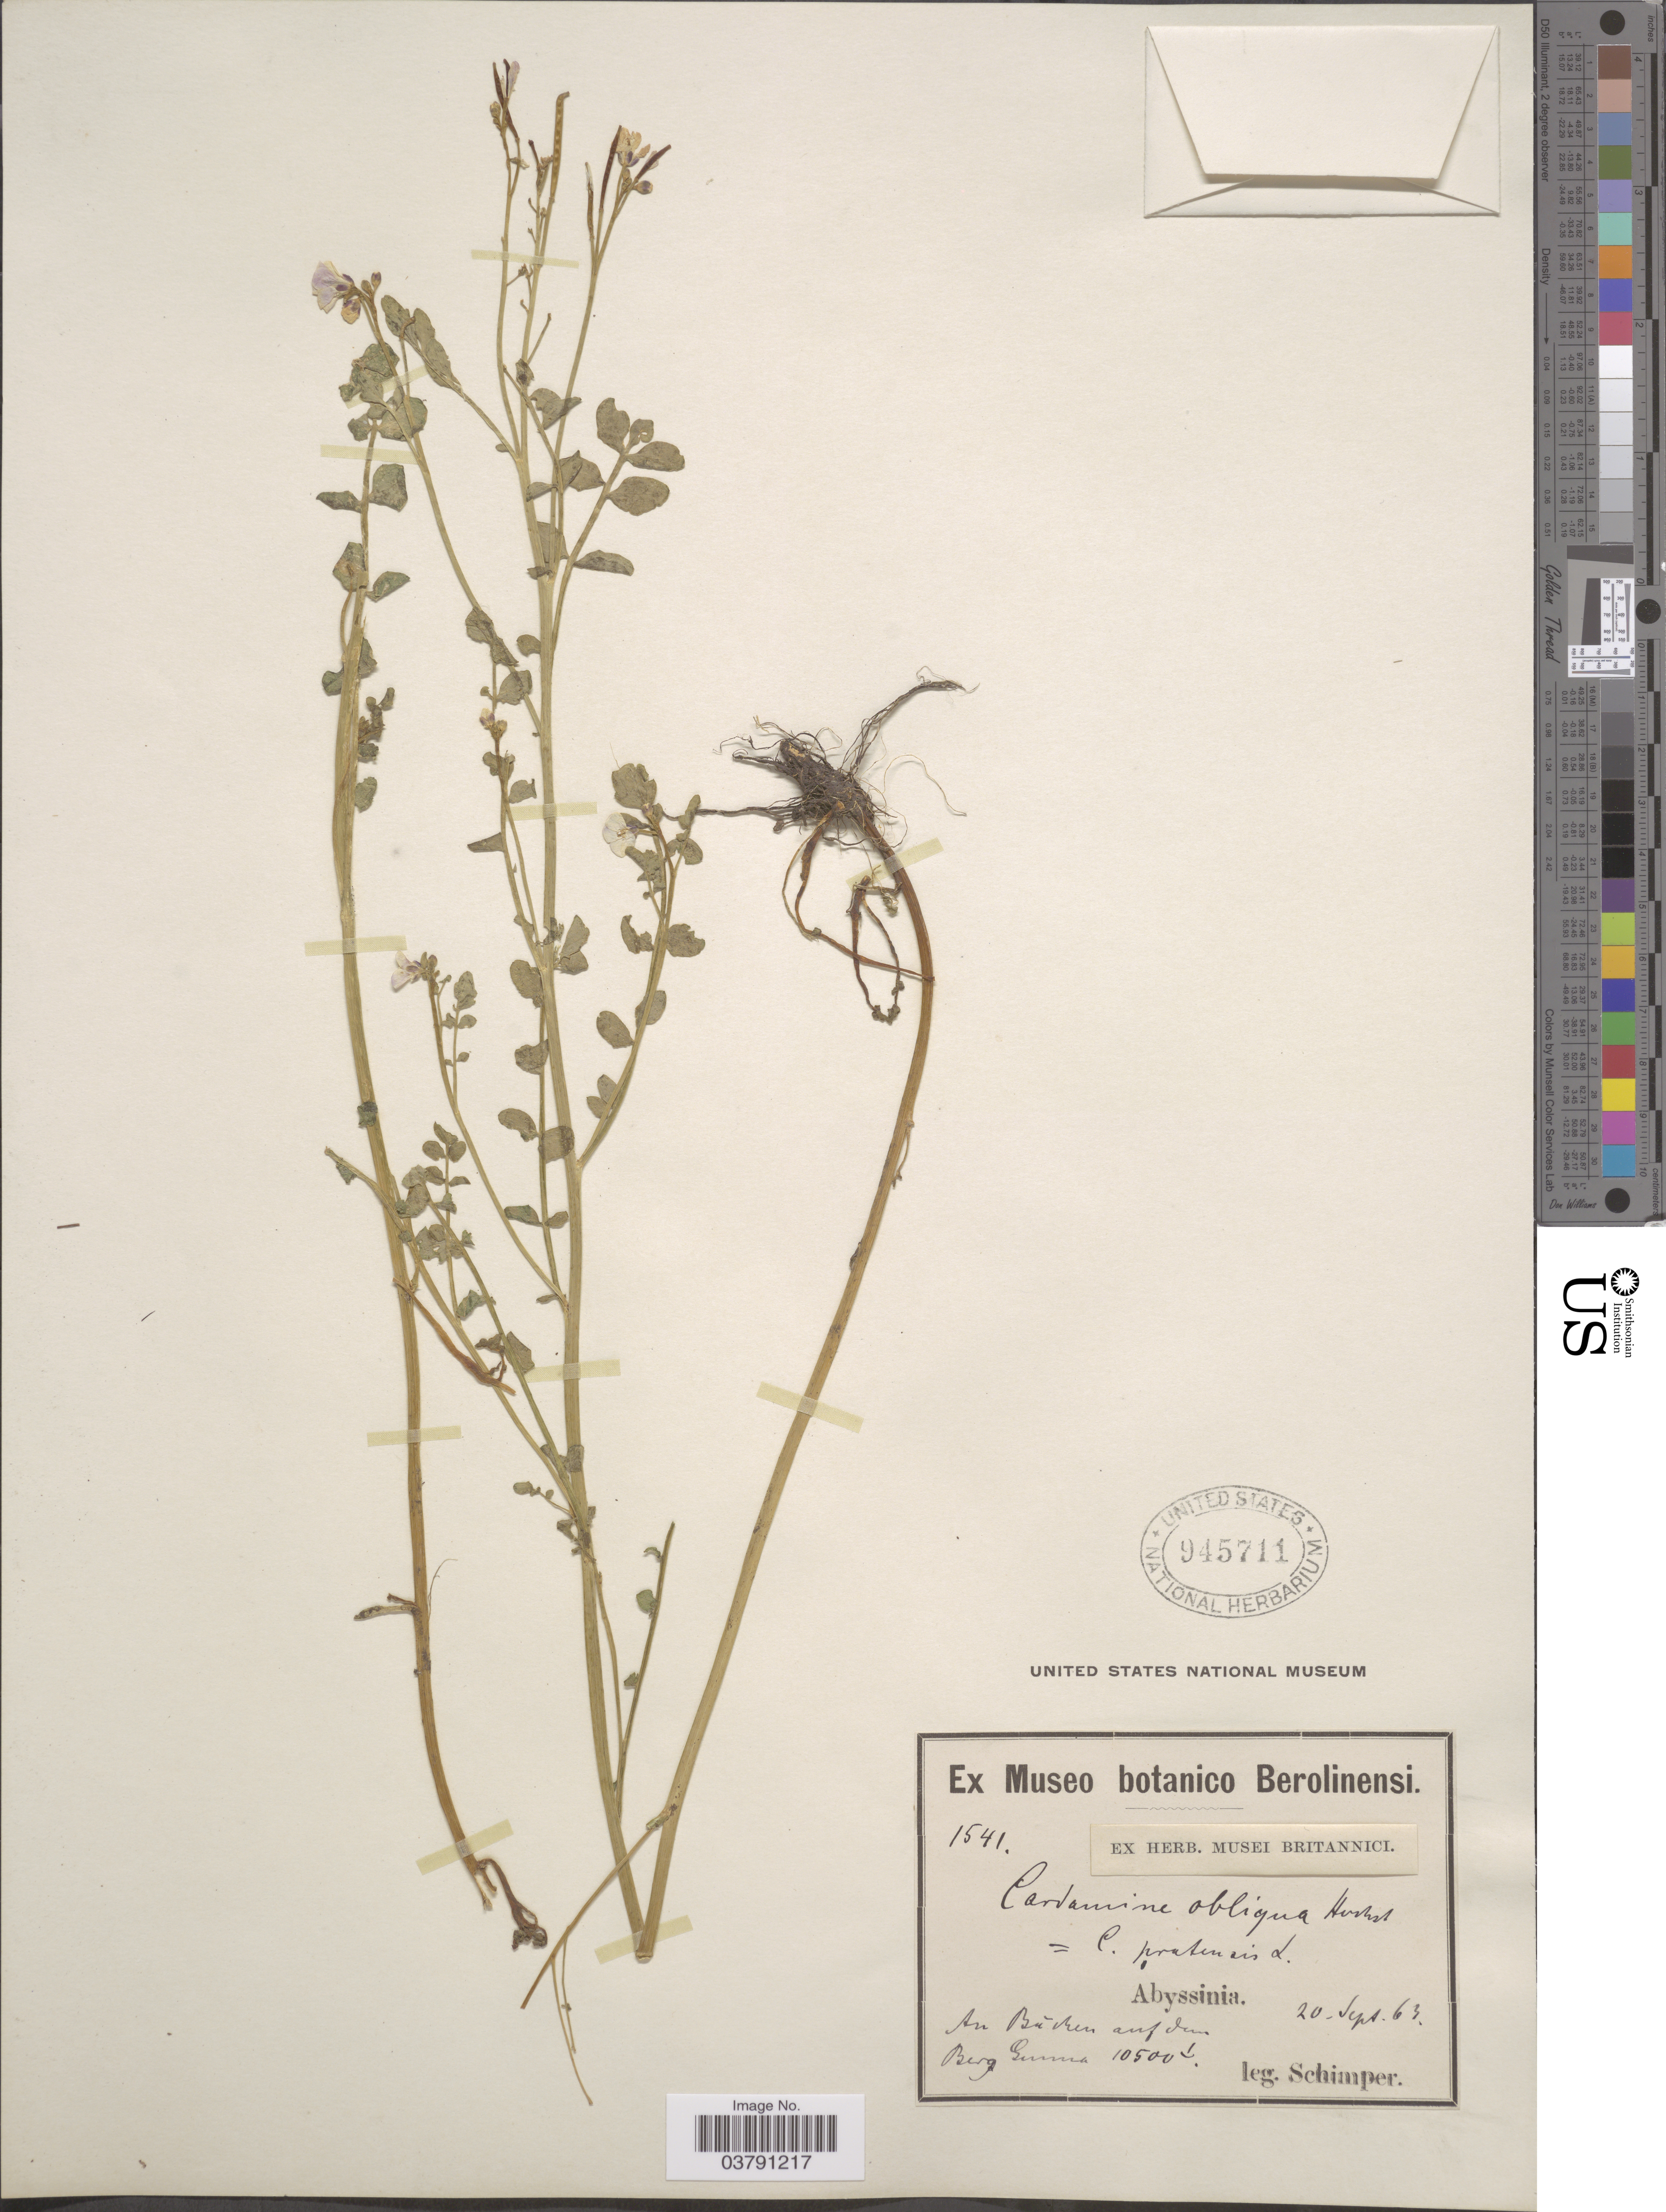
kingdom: Plantae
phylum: Tracheophyta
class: Magnoliopsida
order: Brassicales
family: Brassicaceae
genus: Cardamine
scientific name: Cardamine obliqua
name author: Hochst. ex A. Rich.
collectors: -. Schimper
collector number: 1541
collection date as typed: Transcribed d/m/y: 20/9/63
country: Ethiopia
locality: Abyssinia. An Büchen auf dem Berg Gunna.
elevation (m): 3200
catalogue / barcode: US 945711